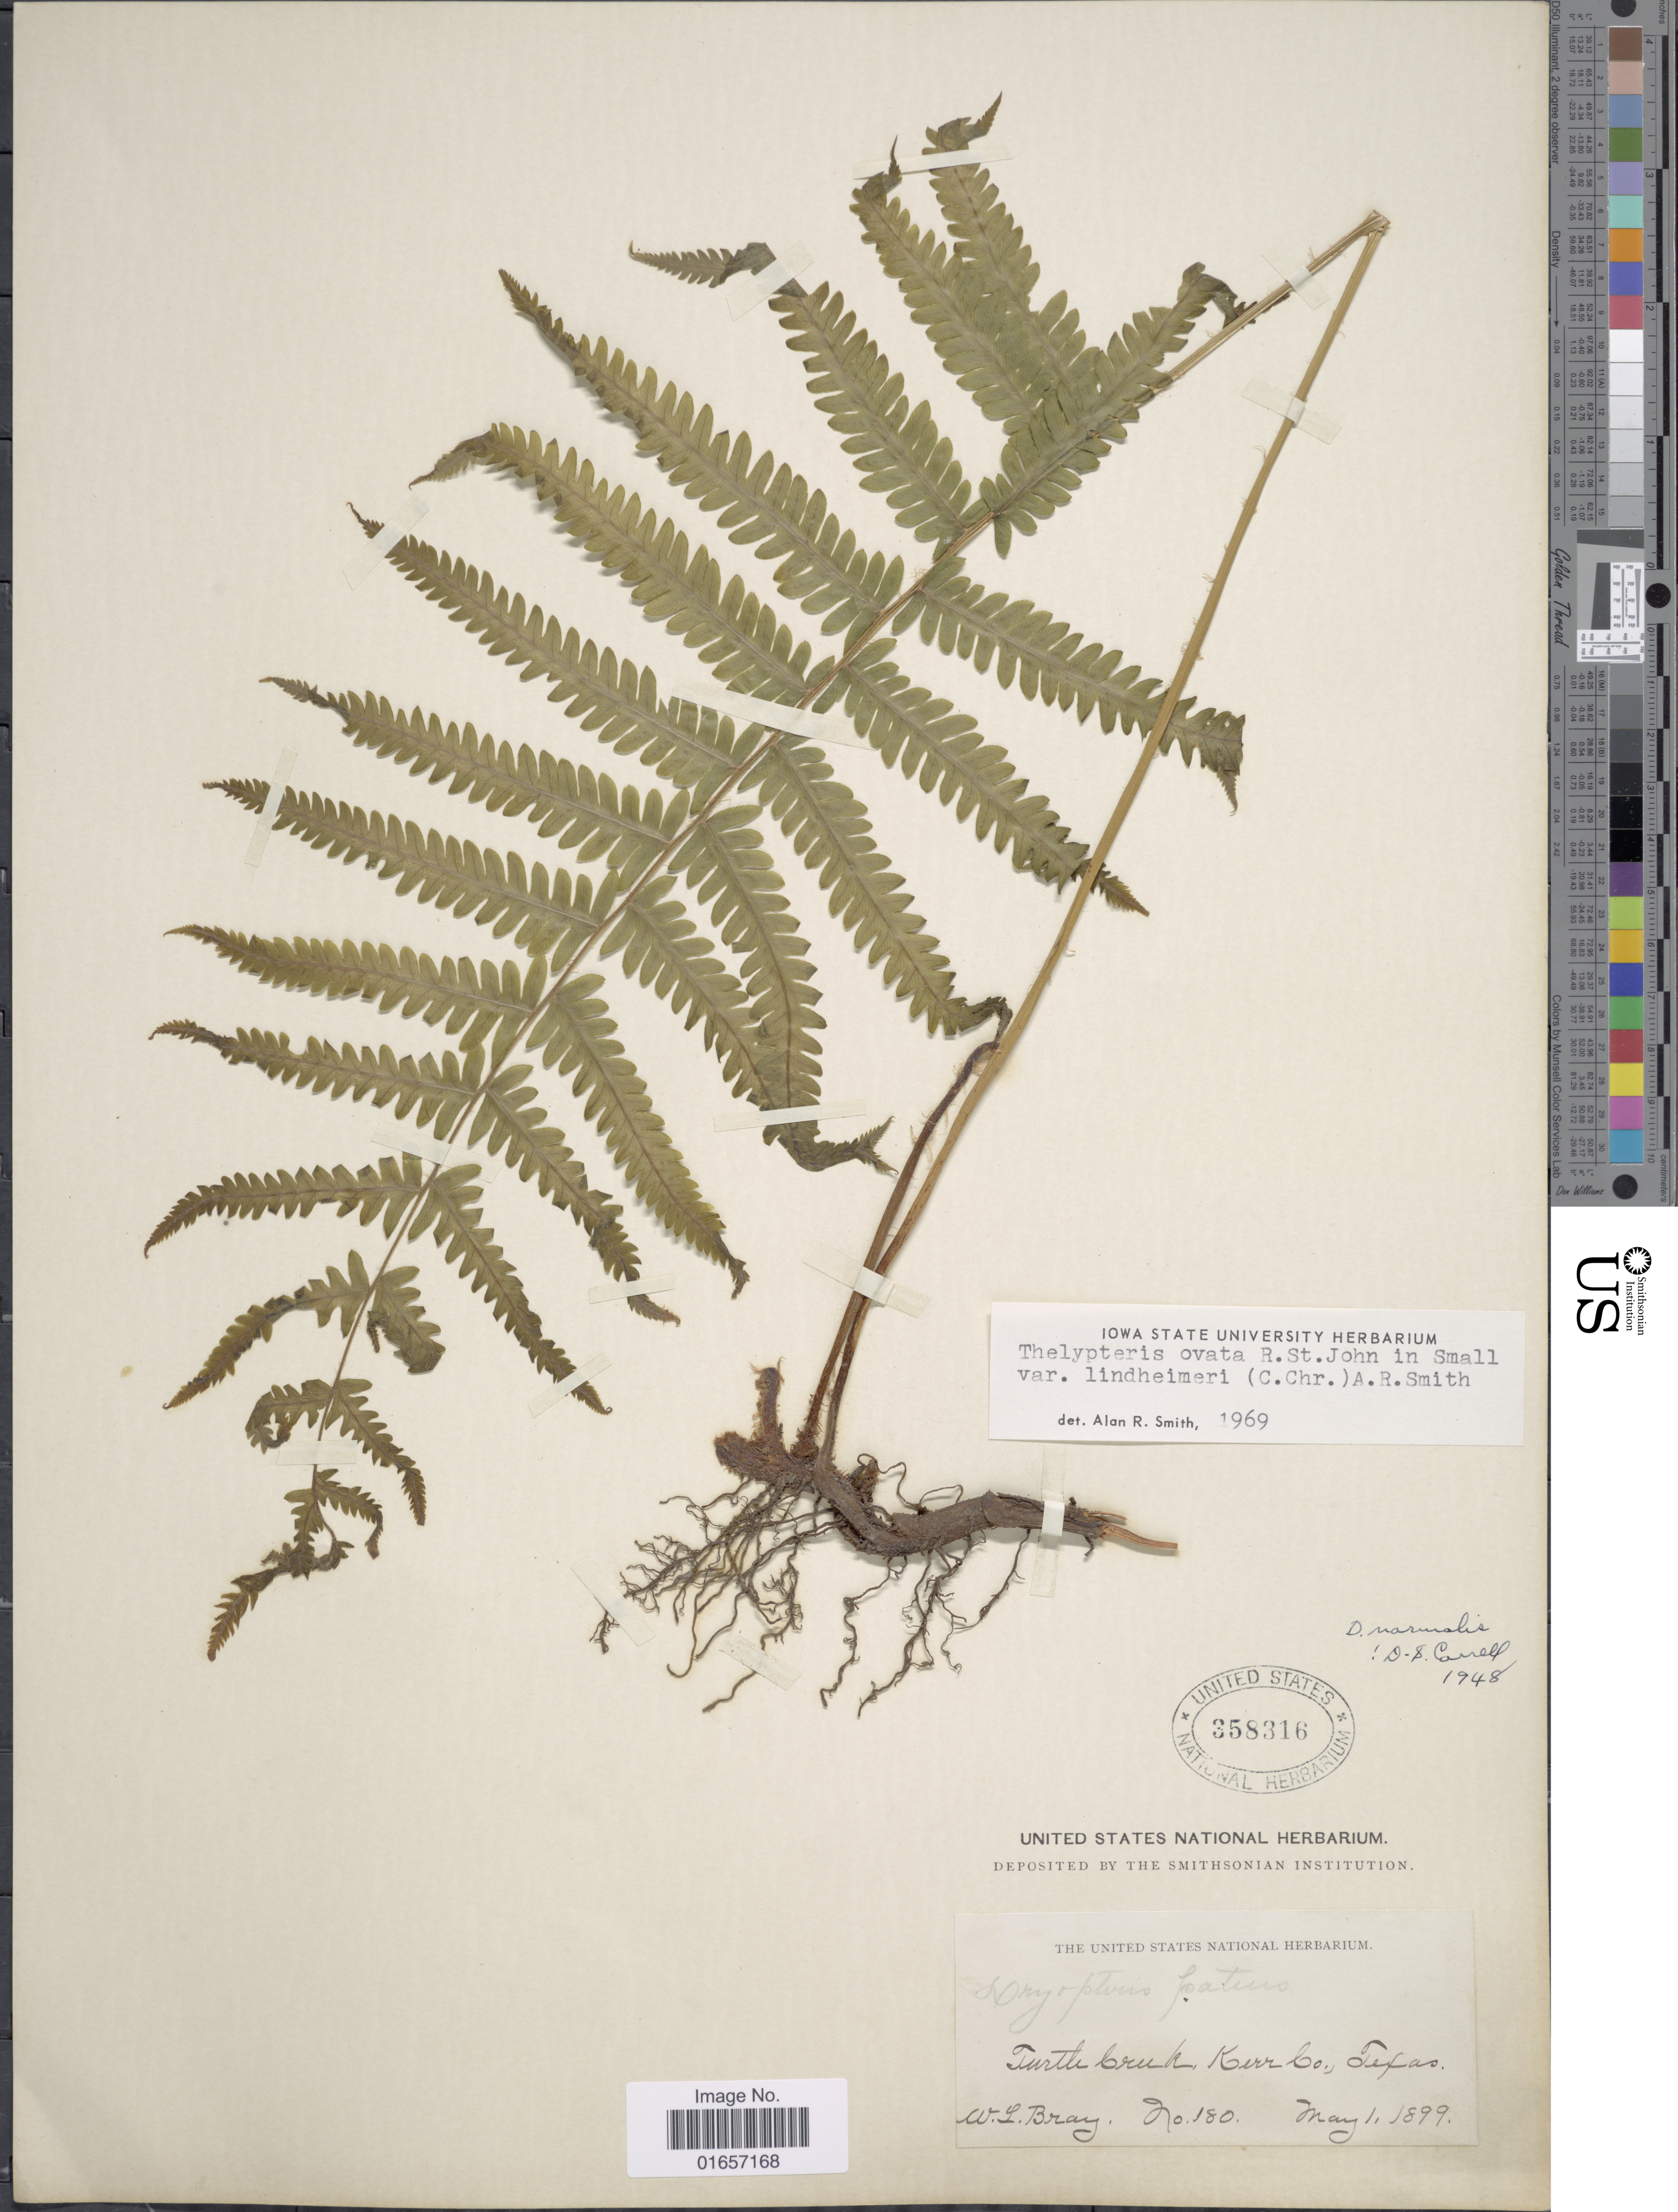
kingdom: Plantae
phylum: Tracheophyta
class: Polypodiopsida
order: Polypodiales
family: Thelypteridaceae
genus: Christella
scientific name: Christella ovata var. lindheimari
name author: (C. Chr.) A.R. Sm.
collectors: W. L. Bray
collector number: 180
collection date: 1899-05-01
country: United States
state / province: Texas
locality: Turtle Creek, Kerr Co.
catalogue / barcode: US 358316